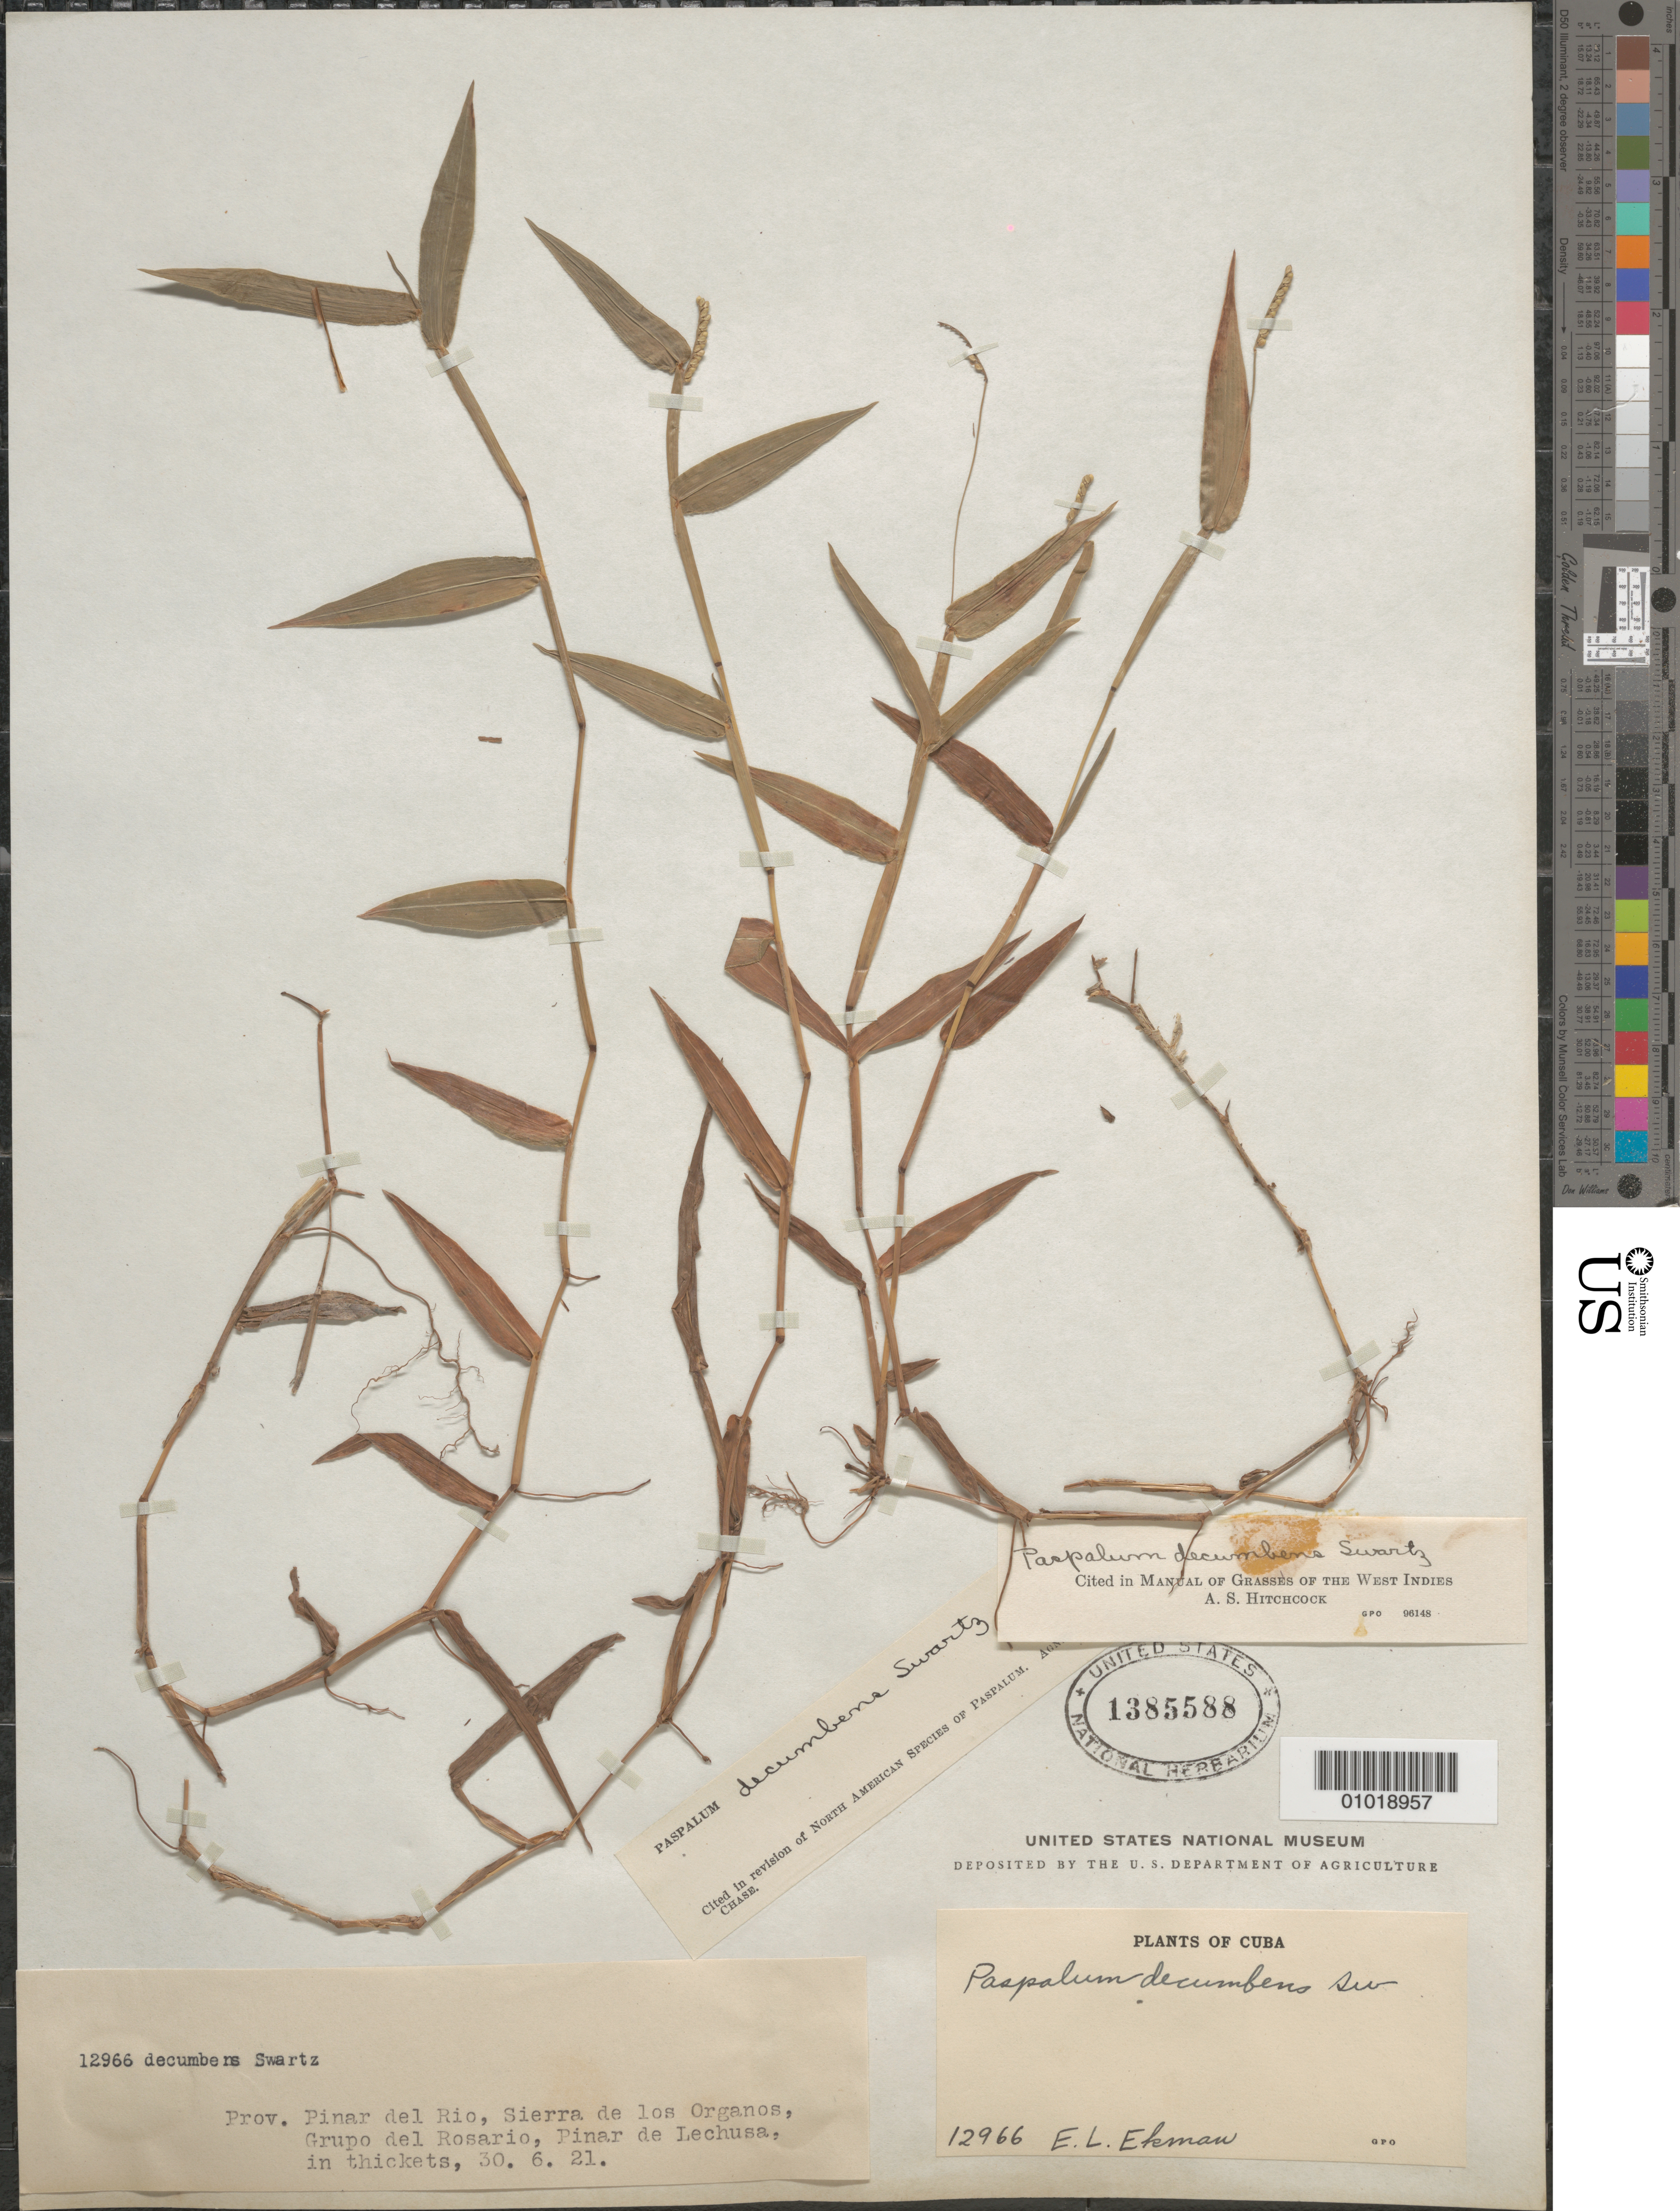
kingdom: Plantae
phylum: Tracheophyta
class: Liliopsida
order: Poales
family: Poaceae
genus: Paspalum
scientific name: Paspalum decumbens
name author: Sw.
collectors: E. L. Ekman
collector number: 12966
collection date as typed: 30 Jun 1921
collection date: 1921-06-30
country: Cuba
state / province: Pinar del Rio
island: Cuba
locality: Sierra de los Organos, Grupo del Rosario, Pinar de Lechusa, in thickets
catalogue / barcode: US 1385588